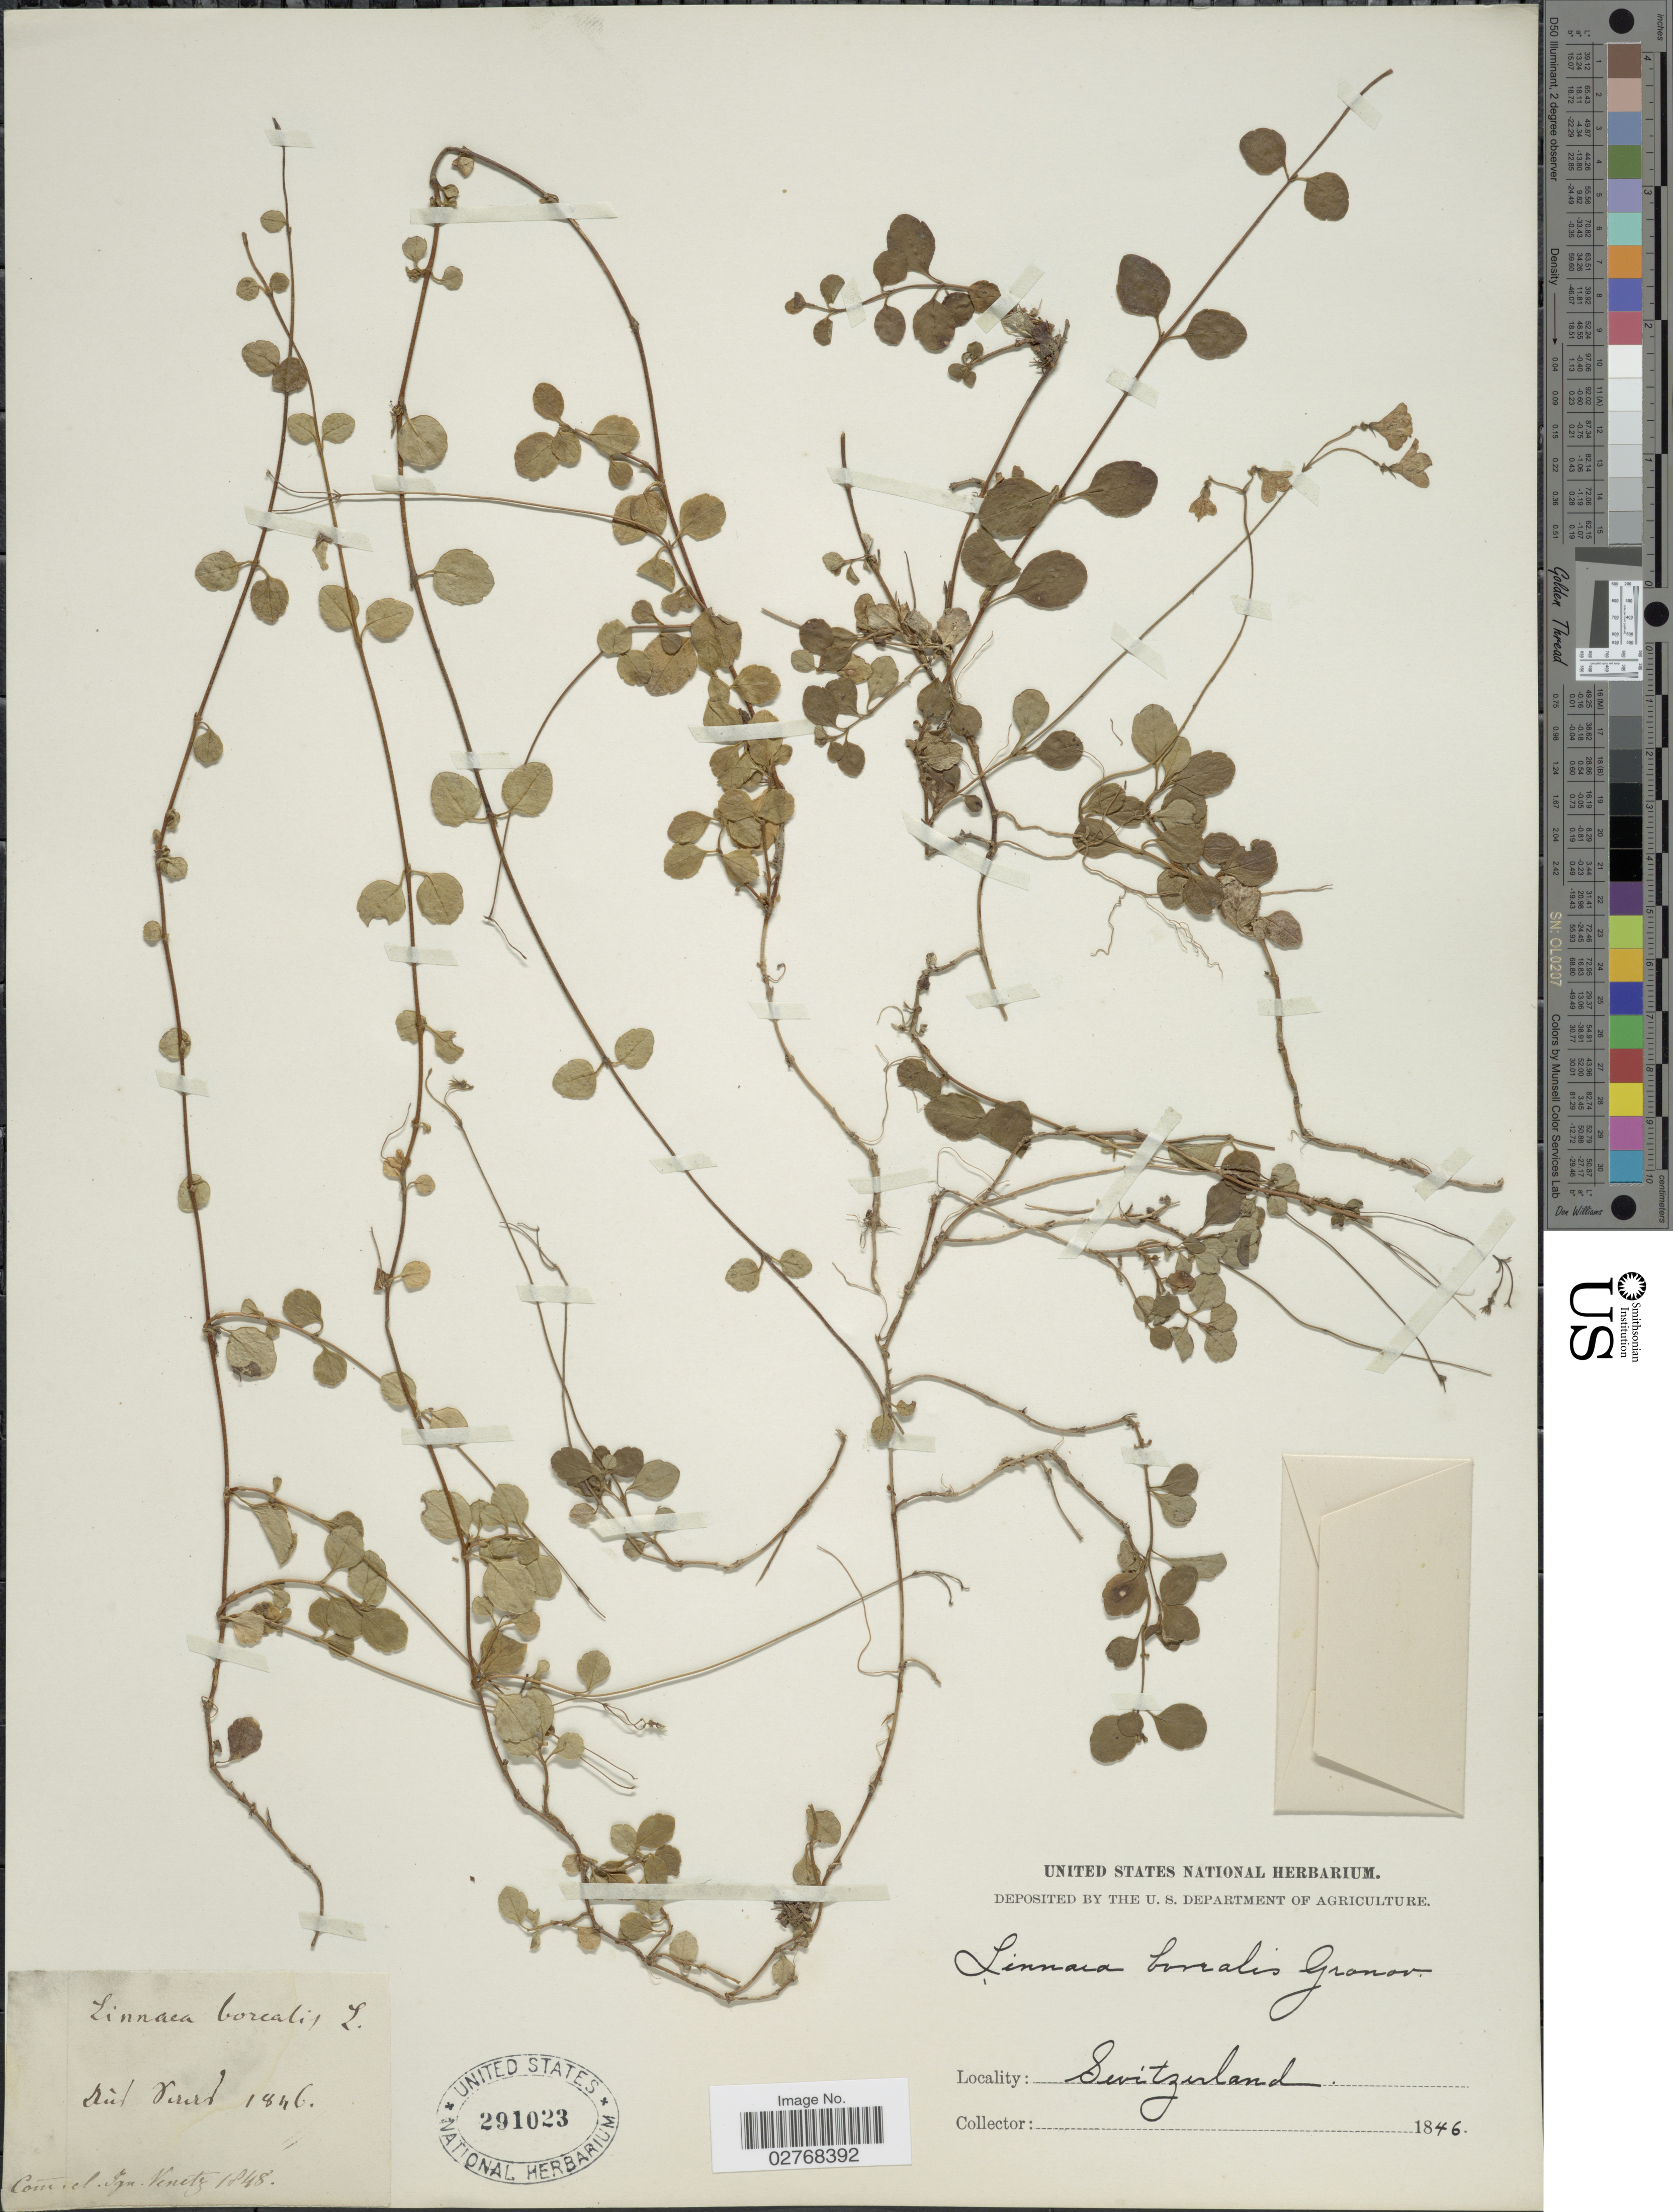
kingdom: Plantae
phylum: Tracheophyta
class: Magnoliopsida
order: Dipsacales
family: Caprifoliaceae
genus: Linnaea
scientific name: Linnaea borealis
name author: L.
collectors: ex herb. United States National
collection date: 1846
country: Switzerland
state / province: Vaud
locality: Auf Vaud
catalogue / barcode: US 291023